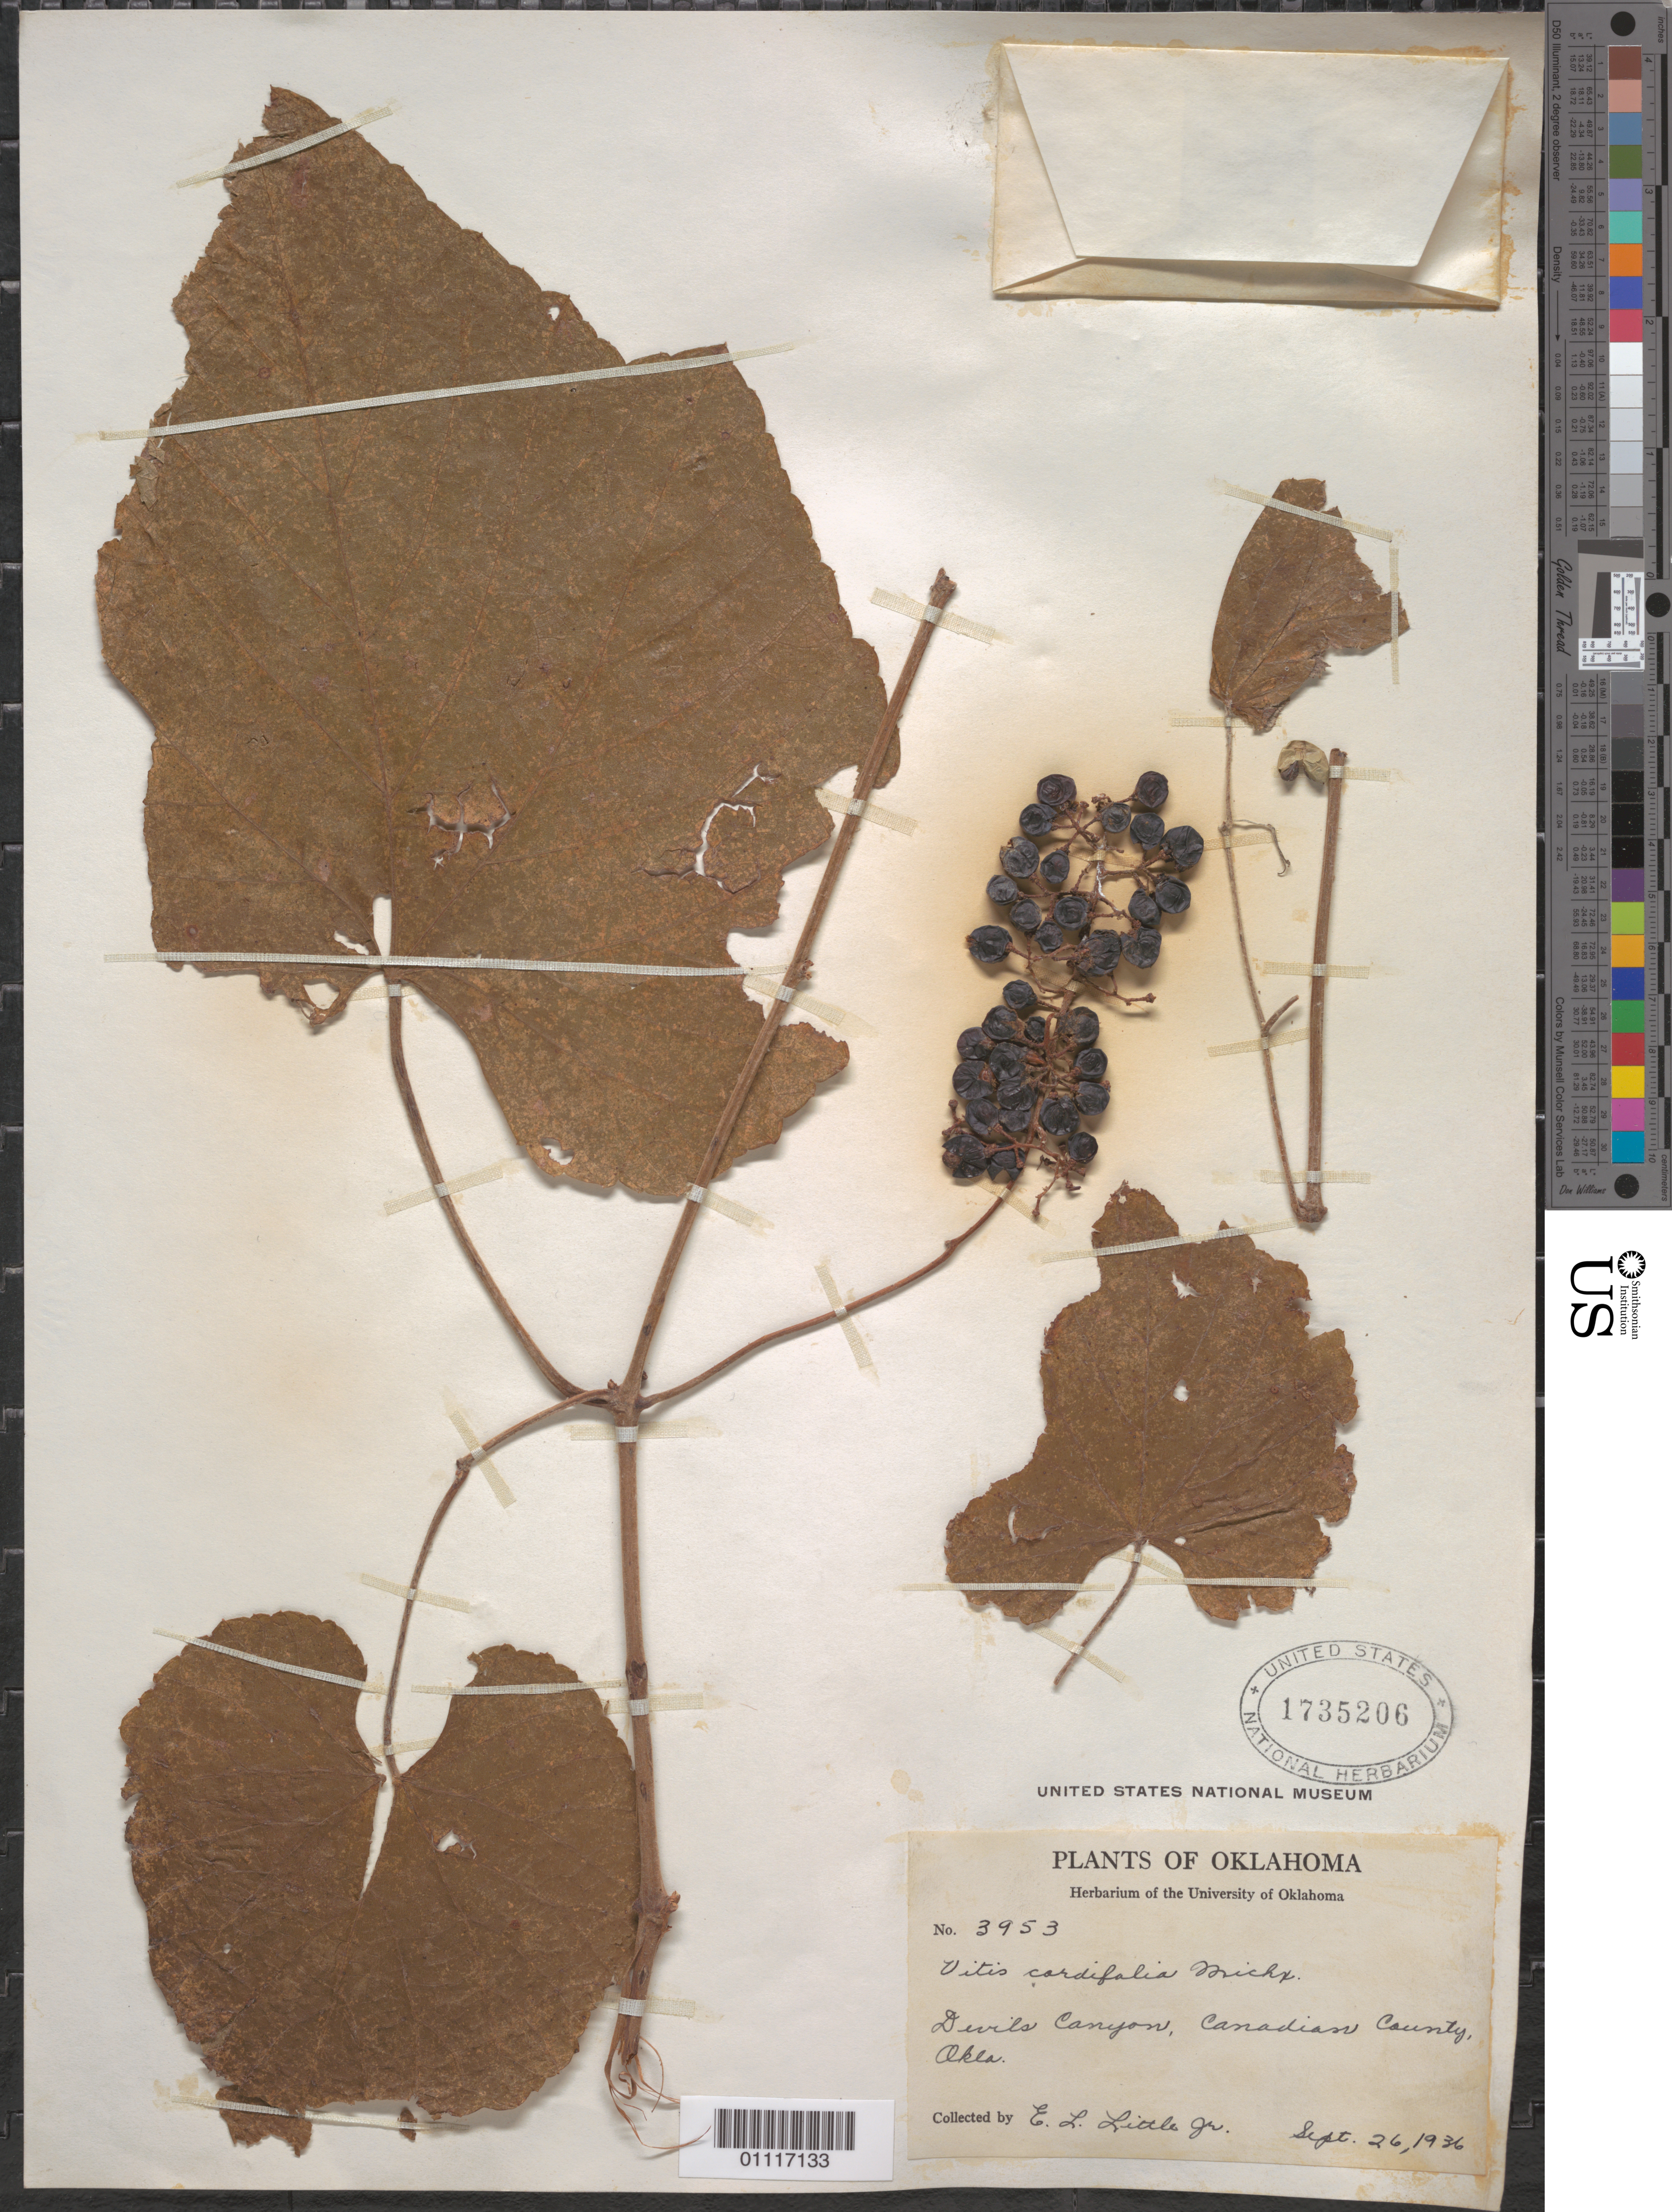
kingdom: Plantae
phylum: Tracheophyta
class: Magnoliopsida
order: Vitales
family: Vitaceae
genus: Vitis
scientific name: Vitis cordifolia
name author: Michx.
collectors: E. L. Little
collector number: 3953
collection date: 1936-09-26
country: United States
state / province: Oklahoma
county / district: Canadian County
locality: Devils Canyon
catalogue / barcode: US 1735206